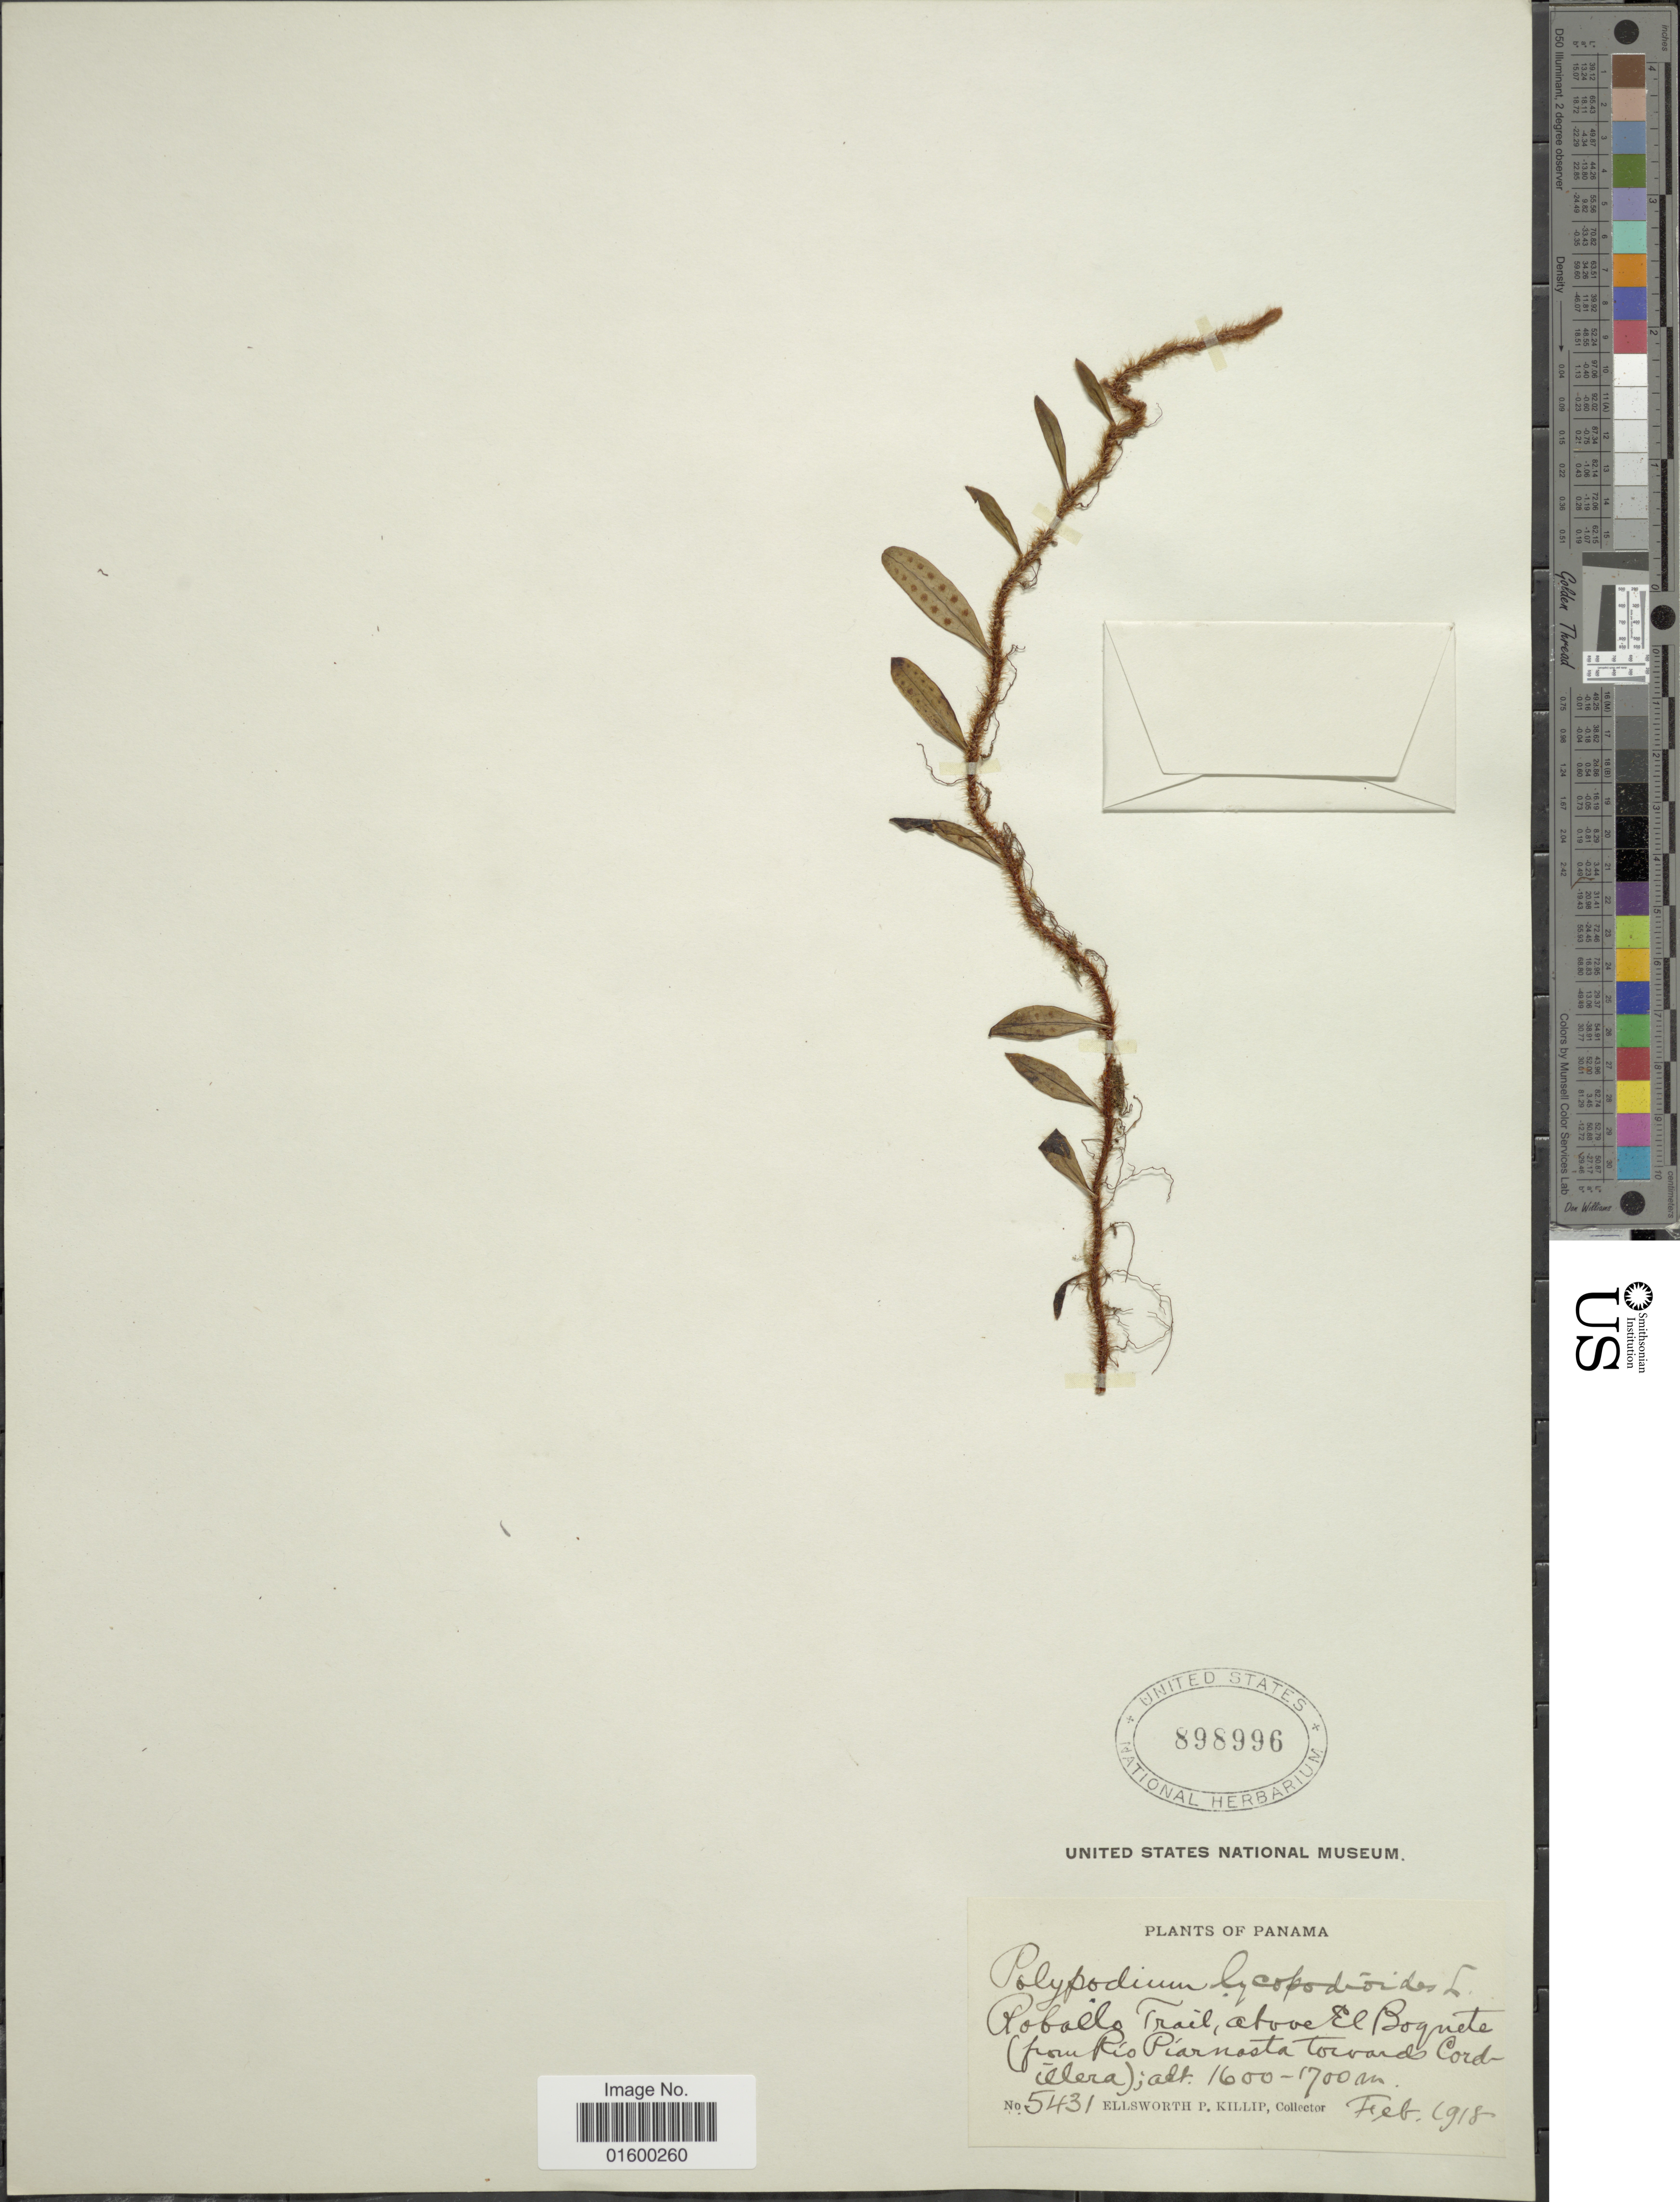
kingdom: Plantae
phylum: Tracheophyta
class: Polypodiopsida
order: Polypodiales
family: Polypodiaceae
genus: Microgramma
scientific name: Microgramma lycopodioides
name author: (L.) Copel.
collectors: E. P. Killip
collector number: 5431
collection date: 1918-02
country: Panama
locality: Roballo Trail, above El Boquete (from Rio Piarnasta towards Cordillera)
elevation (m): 1600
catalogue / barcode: US 898996